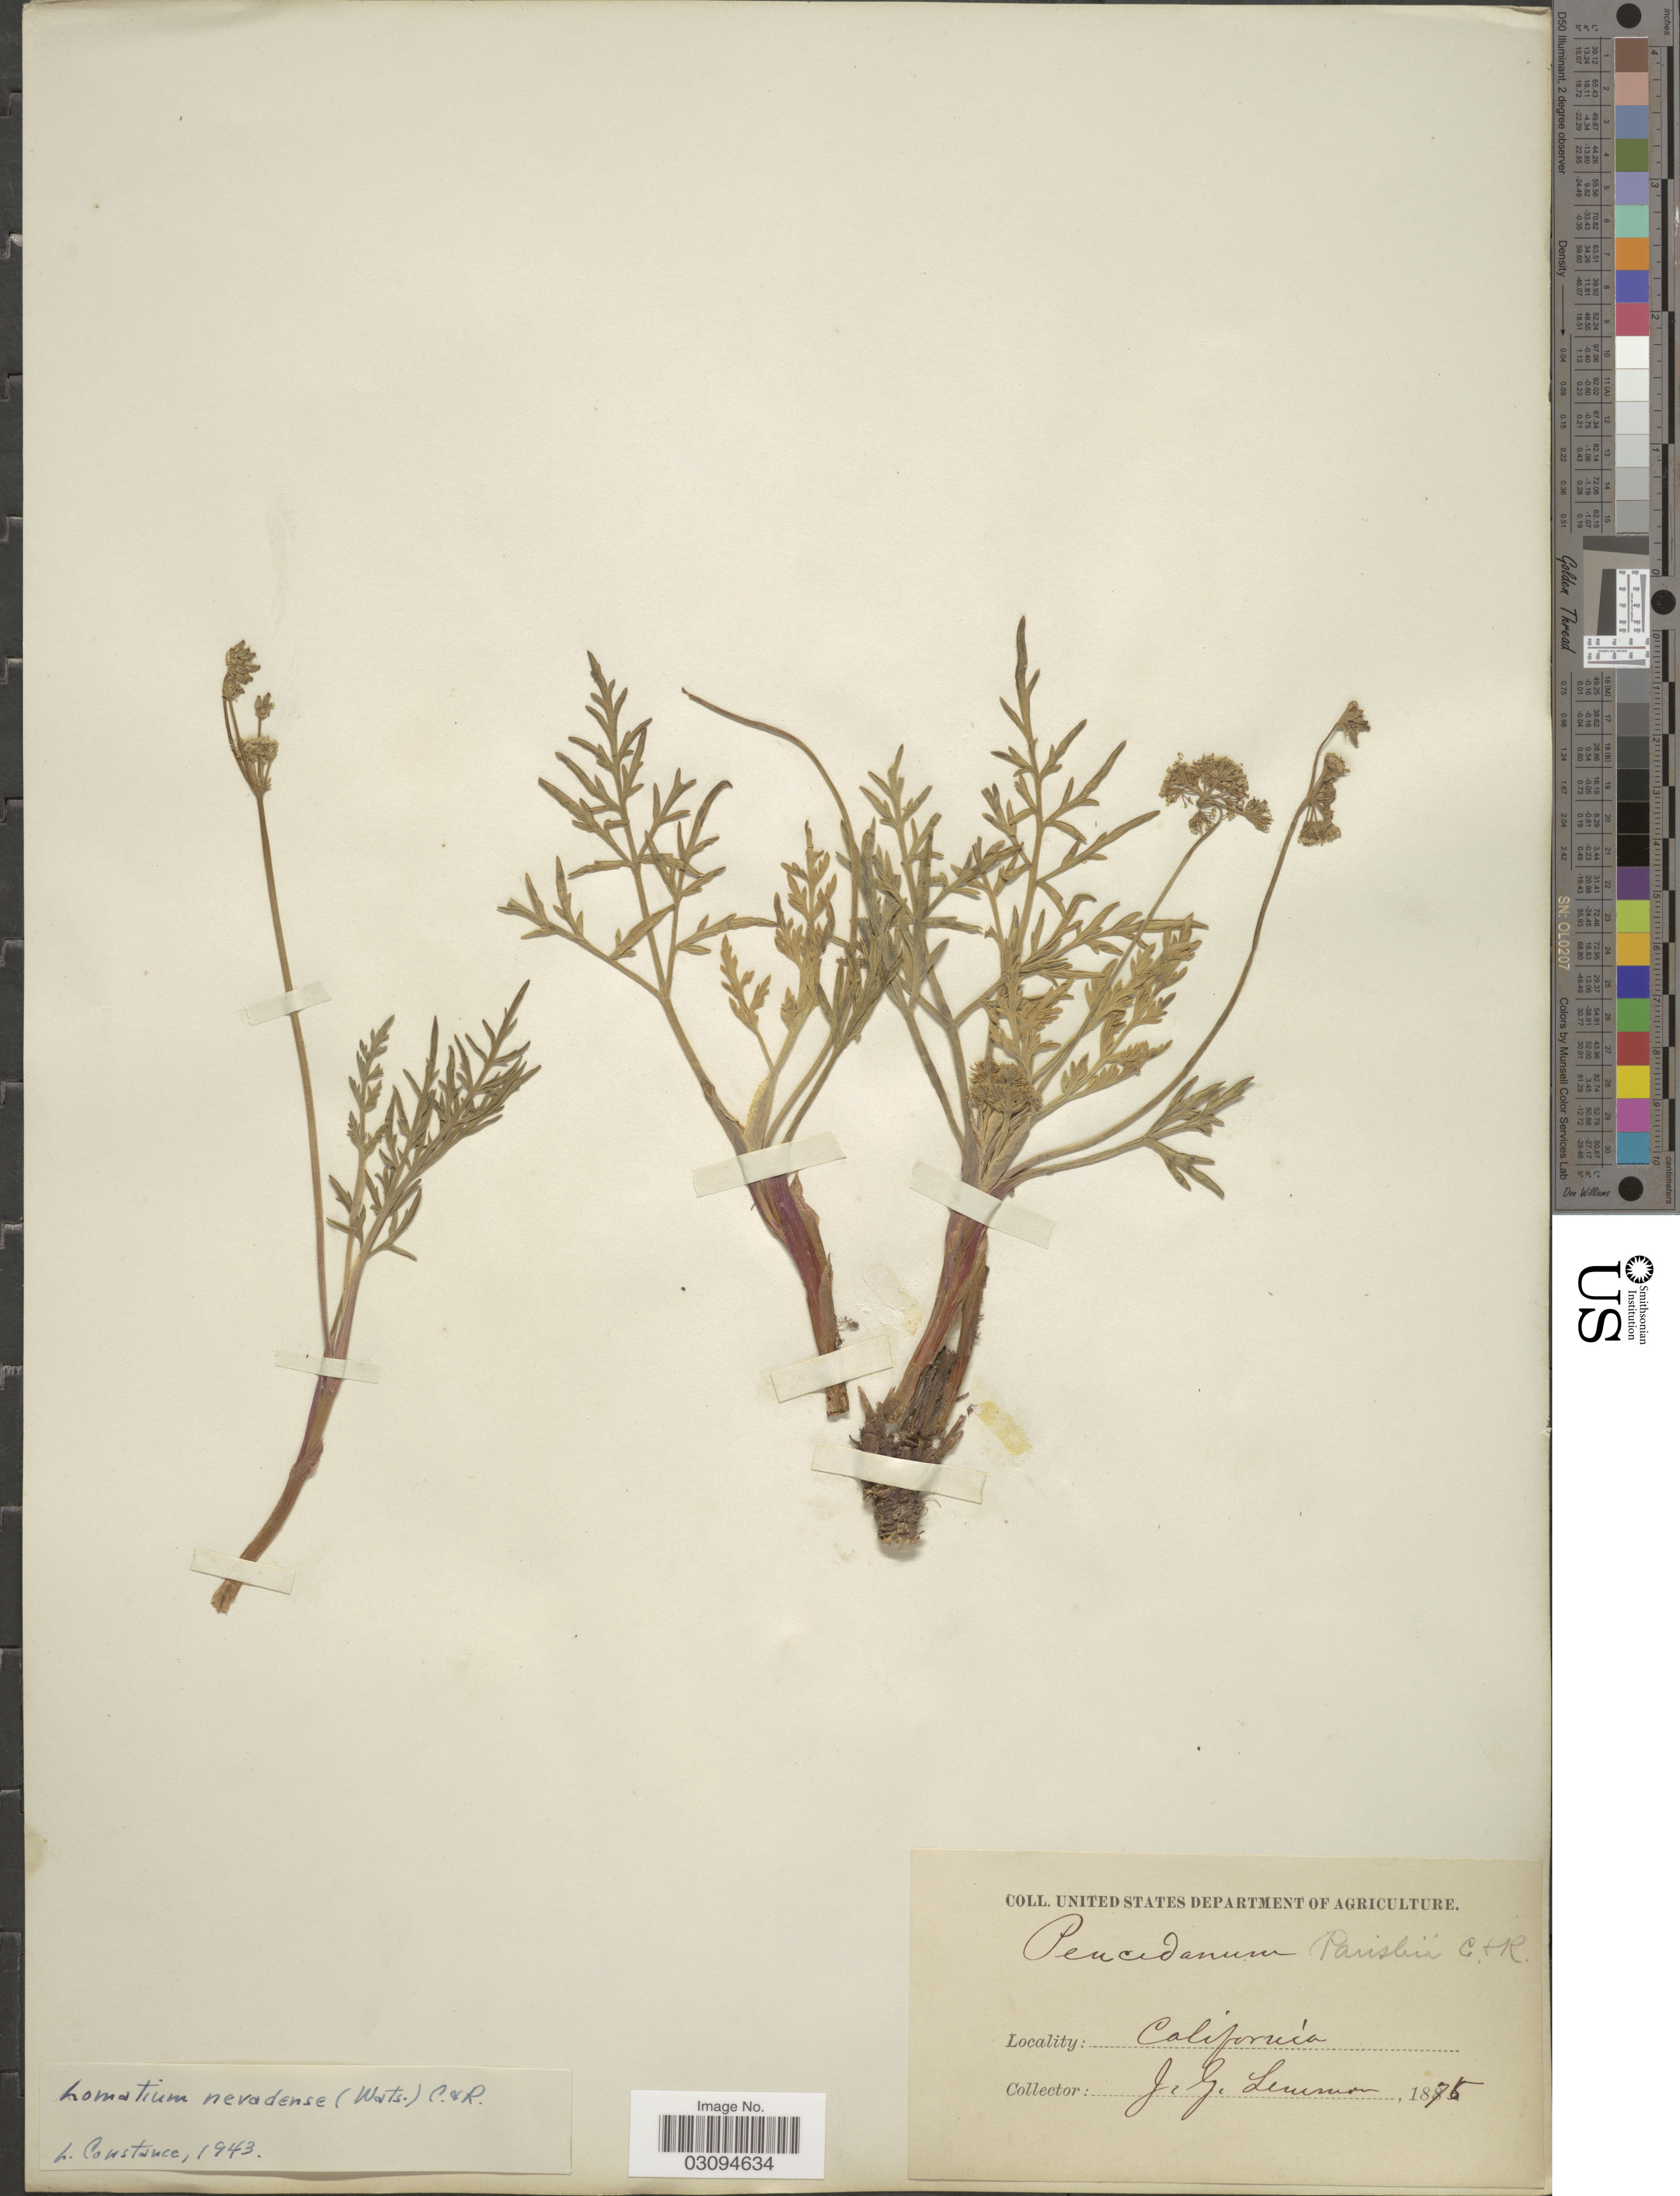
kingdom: Plantae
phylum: Tracheophyta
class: Magnoliopsida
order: Apiales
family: Apiaceae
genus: Lomatium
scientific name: Lomatium nevadense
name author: (S. Watson) J.M. Coult. & Rose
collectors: J. Lemmon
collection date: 1875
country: United States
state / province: California